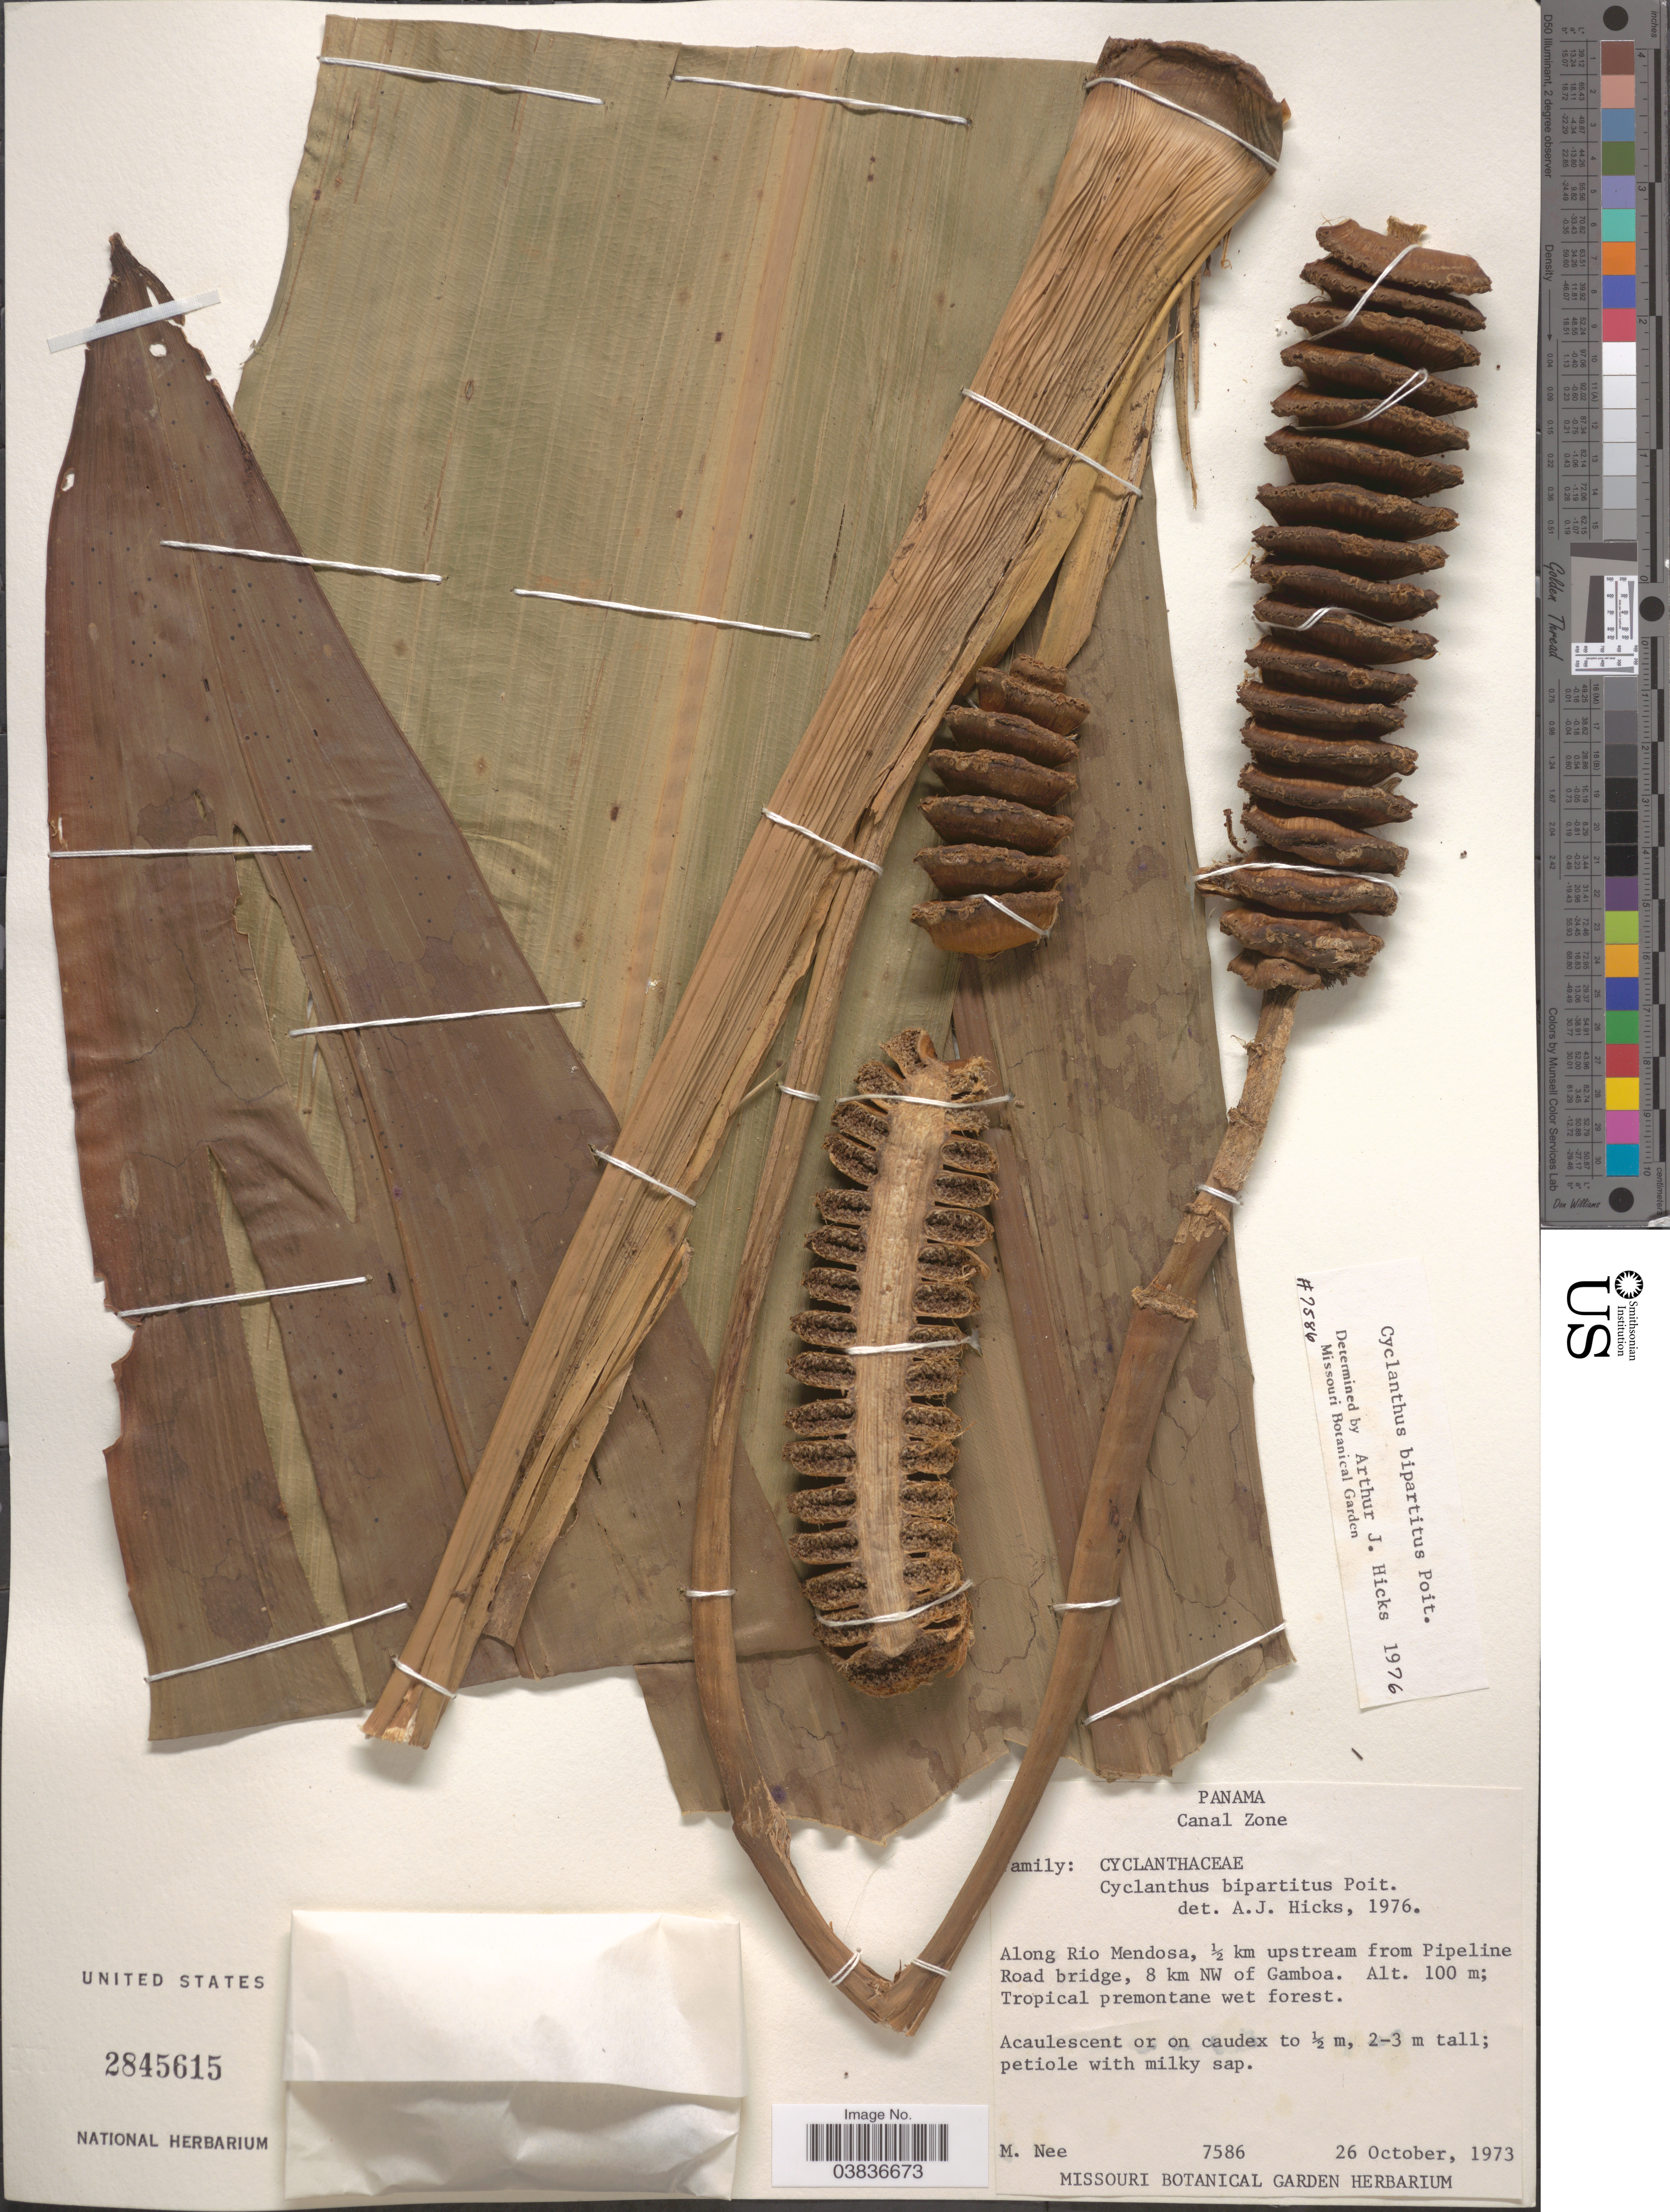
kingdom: Plantae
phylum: Tracheophyta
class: Liliopsida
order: Pandanales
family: Cyclanthaceae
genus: Cyclanthus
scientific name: Cyclanthus bipartitus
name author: Poit. ex A. Rich.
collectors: M. Nee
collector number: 7586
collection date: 1973-10-26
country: Panama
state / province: Colón / Panamá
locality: Canal Zone. Along Rio Mendosa, ½ km upstream from Pipeline Road bridge, 8 km NW of Gamboa.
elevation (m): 100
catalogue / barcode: US 2845615